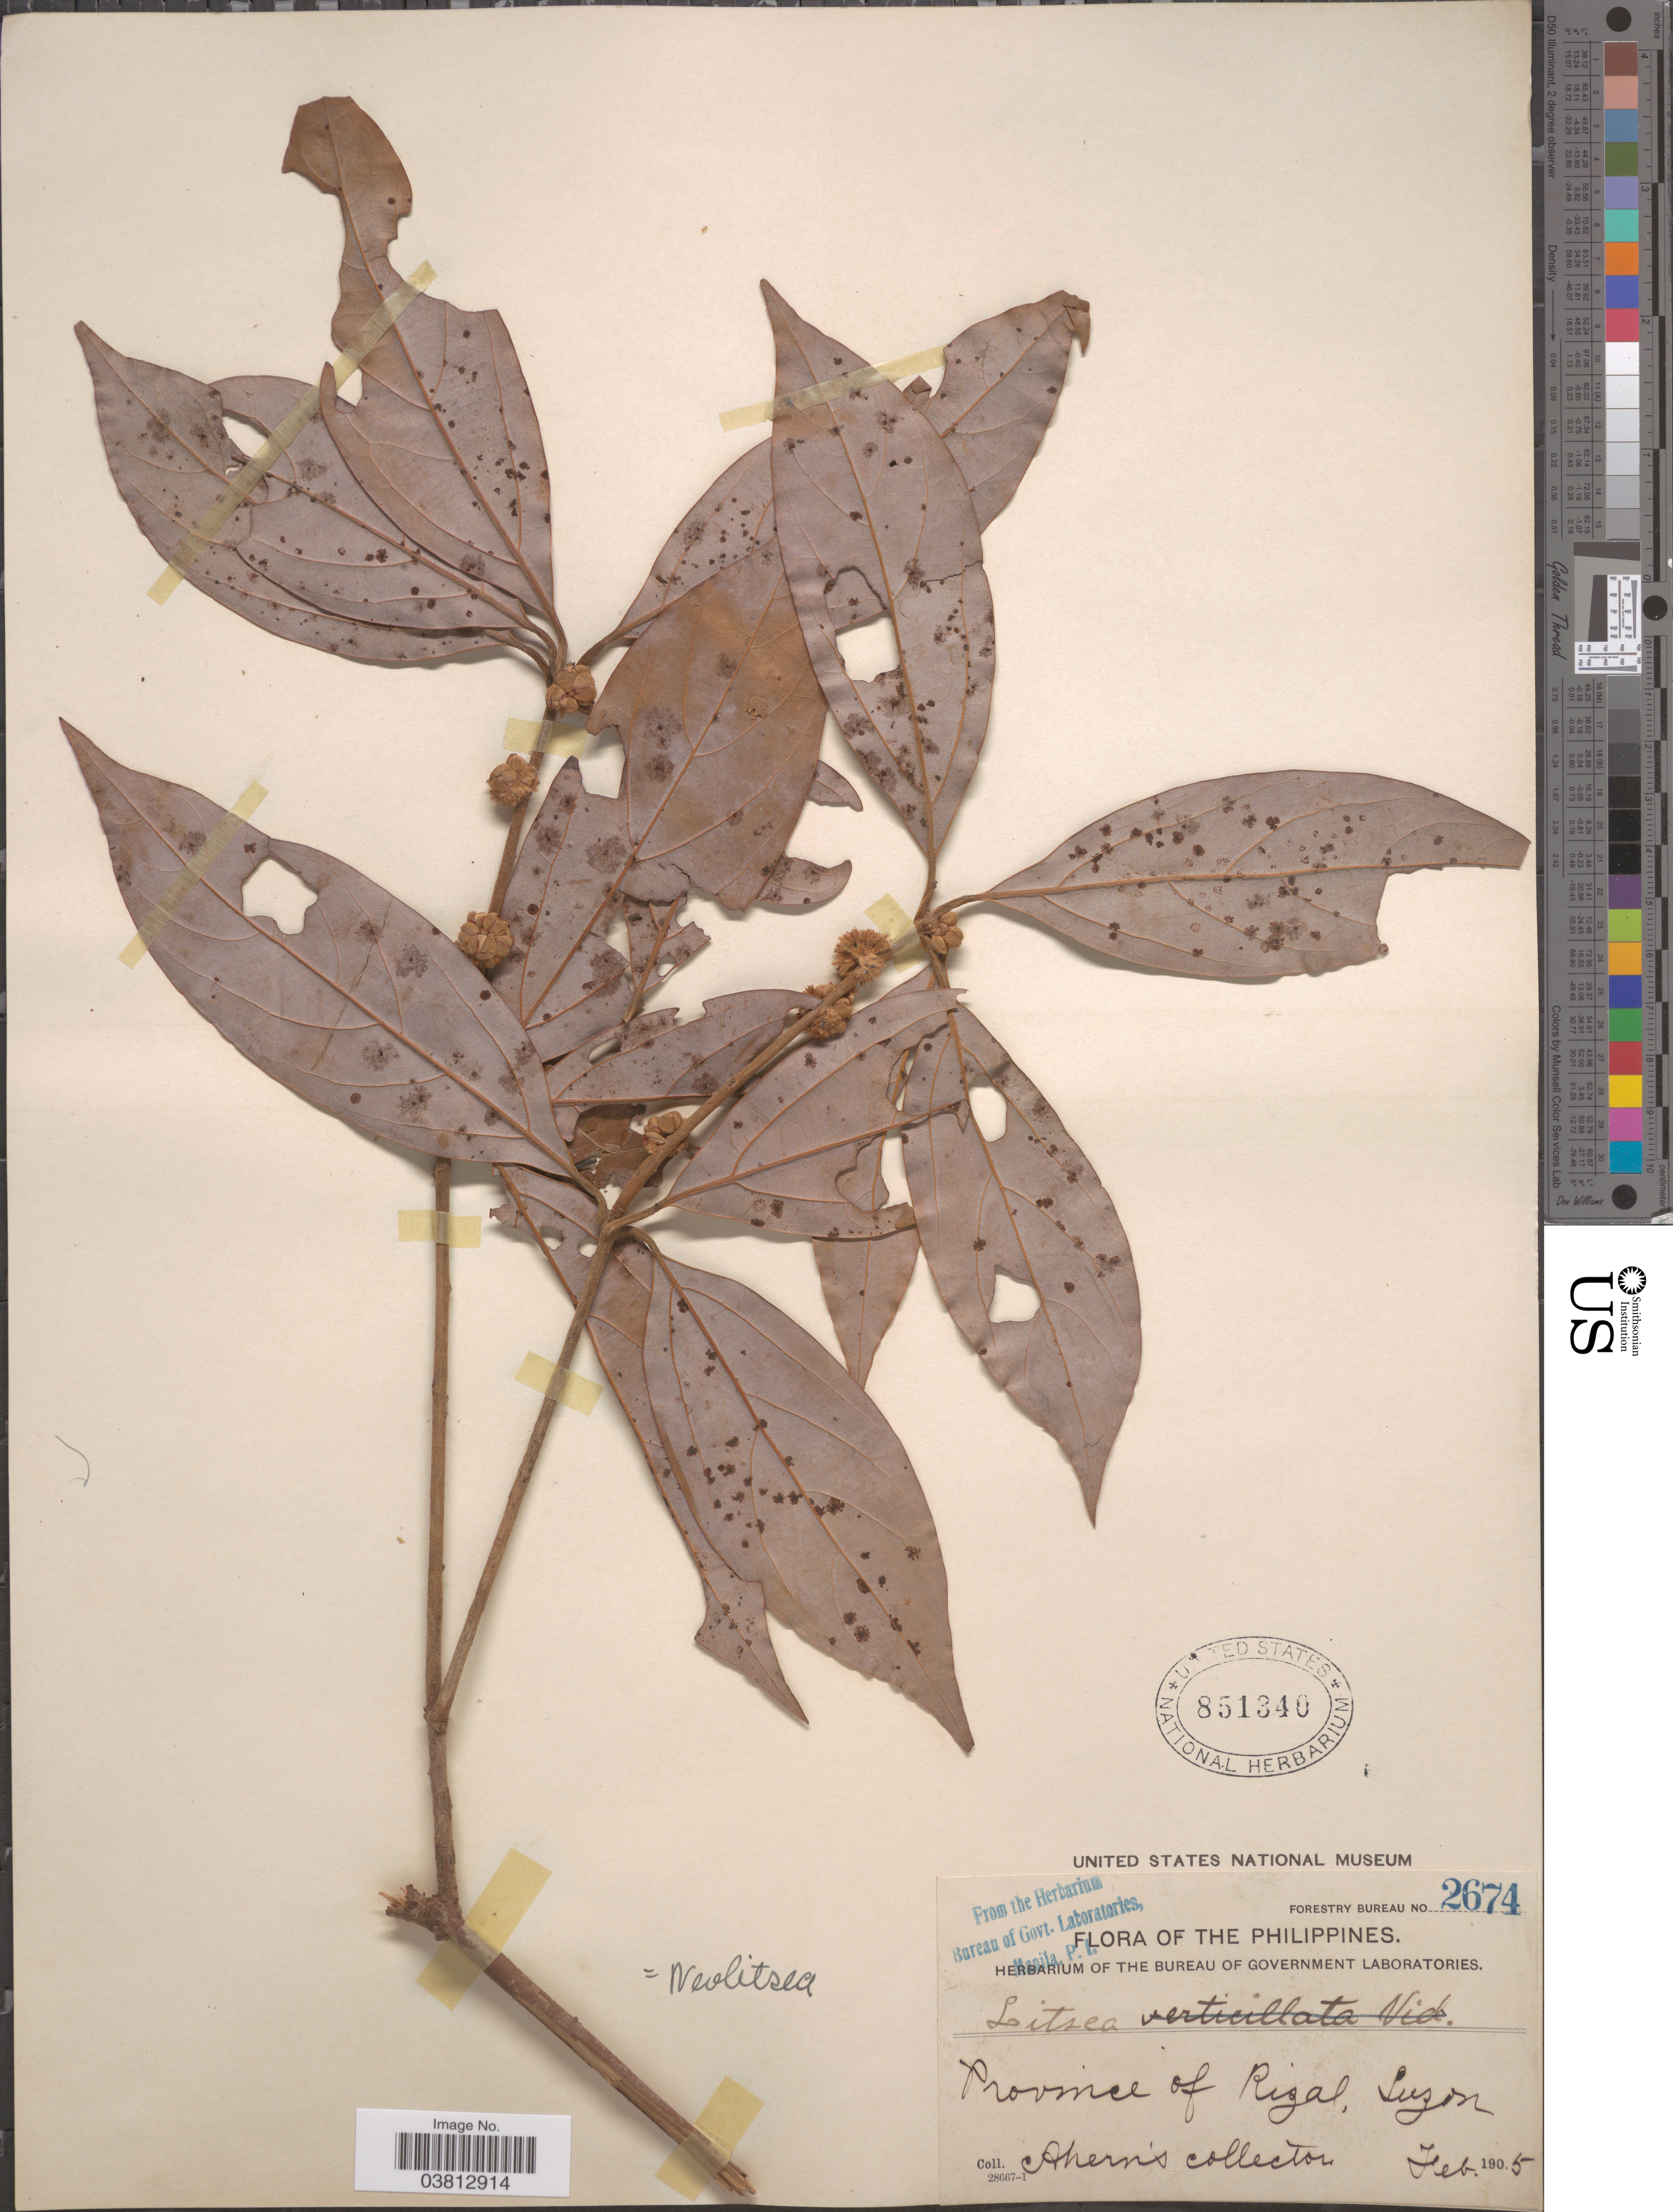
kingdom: Plantae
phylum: Tracheophyta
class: Magnoliopsida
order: Laurales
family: Lauraceae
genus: Neolitsea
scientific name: Neolitsea sp.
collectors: Ahern's collector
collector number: Forestry Bureau 2674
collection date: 1905-02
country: Philippines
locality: Province of Rizal, Luzon.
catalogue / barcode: US 851340